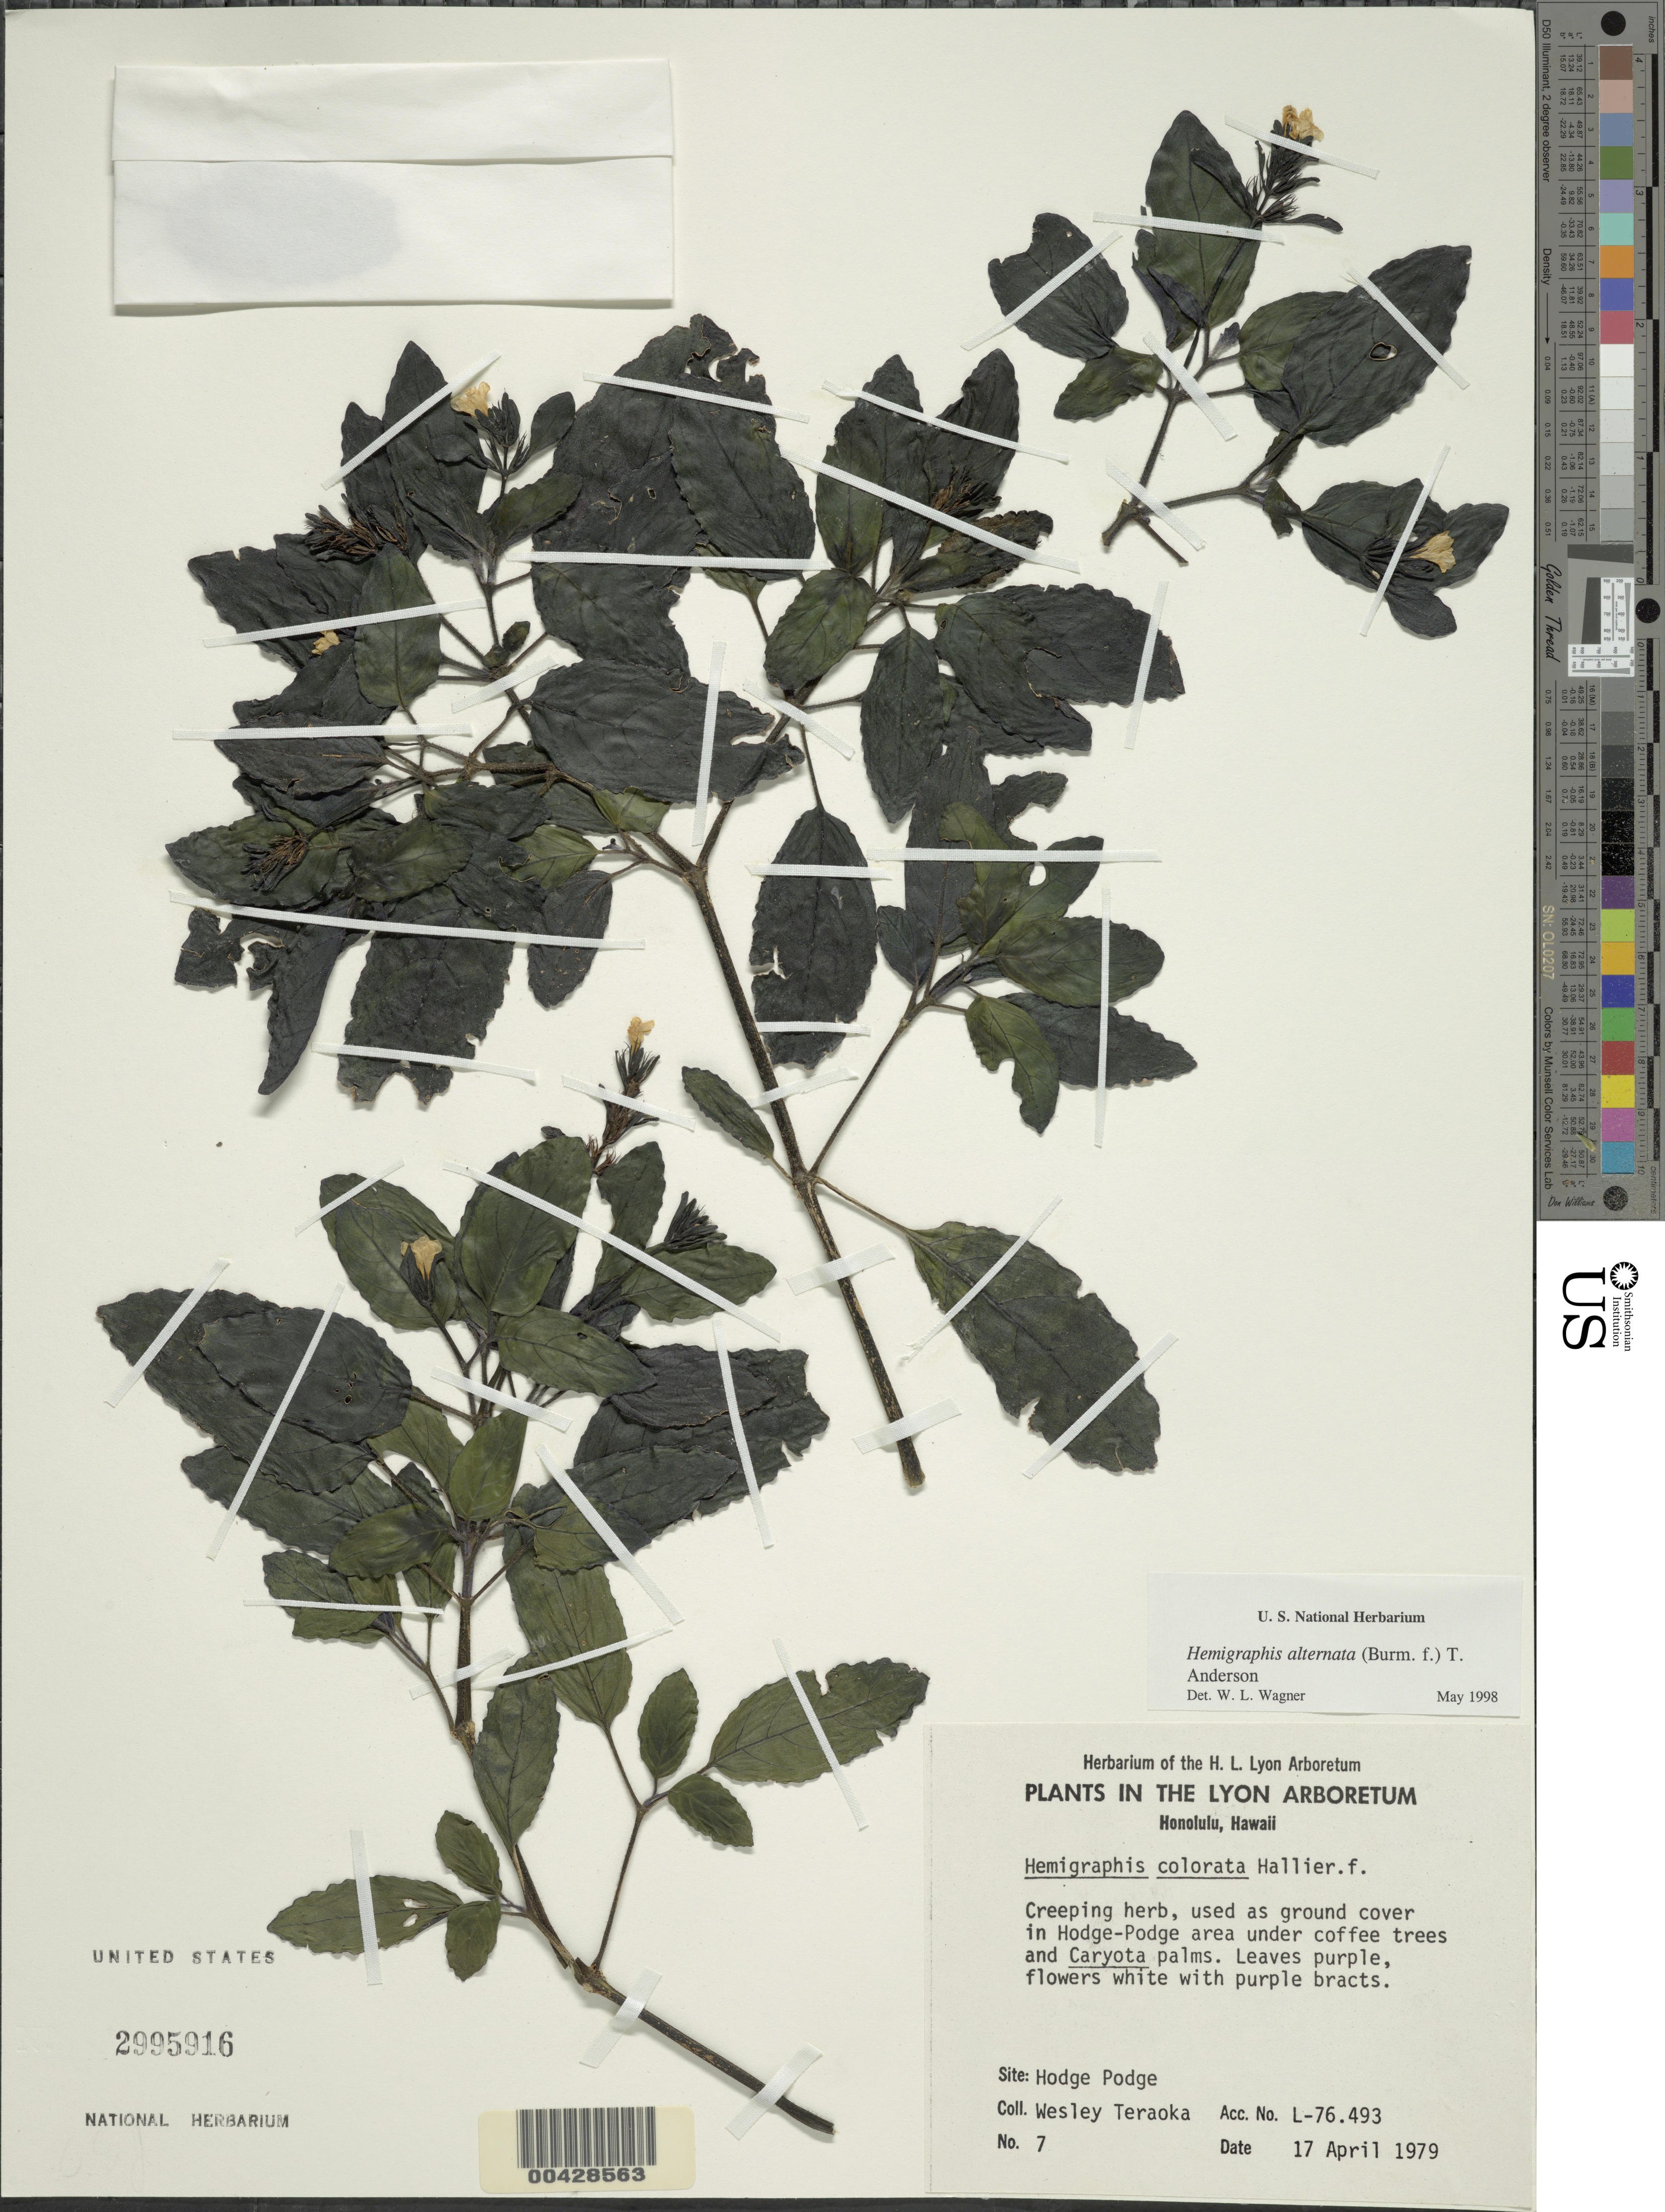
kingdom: Plantae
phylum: Tracheophyta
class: Magnoliopsida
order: Lamiales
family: Acanthaceae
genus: Strobilanthes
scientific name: Strobilanthes alternata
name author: (Burm. f.) Moylan ex J.R.I. Wood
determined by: Wagner, W. L., (BOT), Smithsonian Institution - National Museum of Natural History (UNITED STATES)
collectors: W. Teraoka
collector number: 7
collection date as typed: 17 Apr 1979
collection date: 1979-04-17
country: United States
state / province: Hawaii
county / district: Honolulu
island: Oahu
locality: Lyon Arboretum, Hodge Podge area, Honolulu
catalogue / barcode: US 2995916